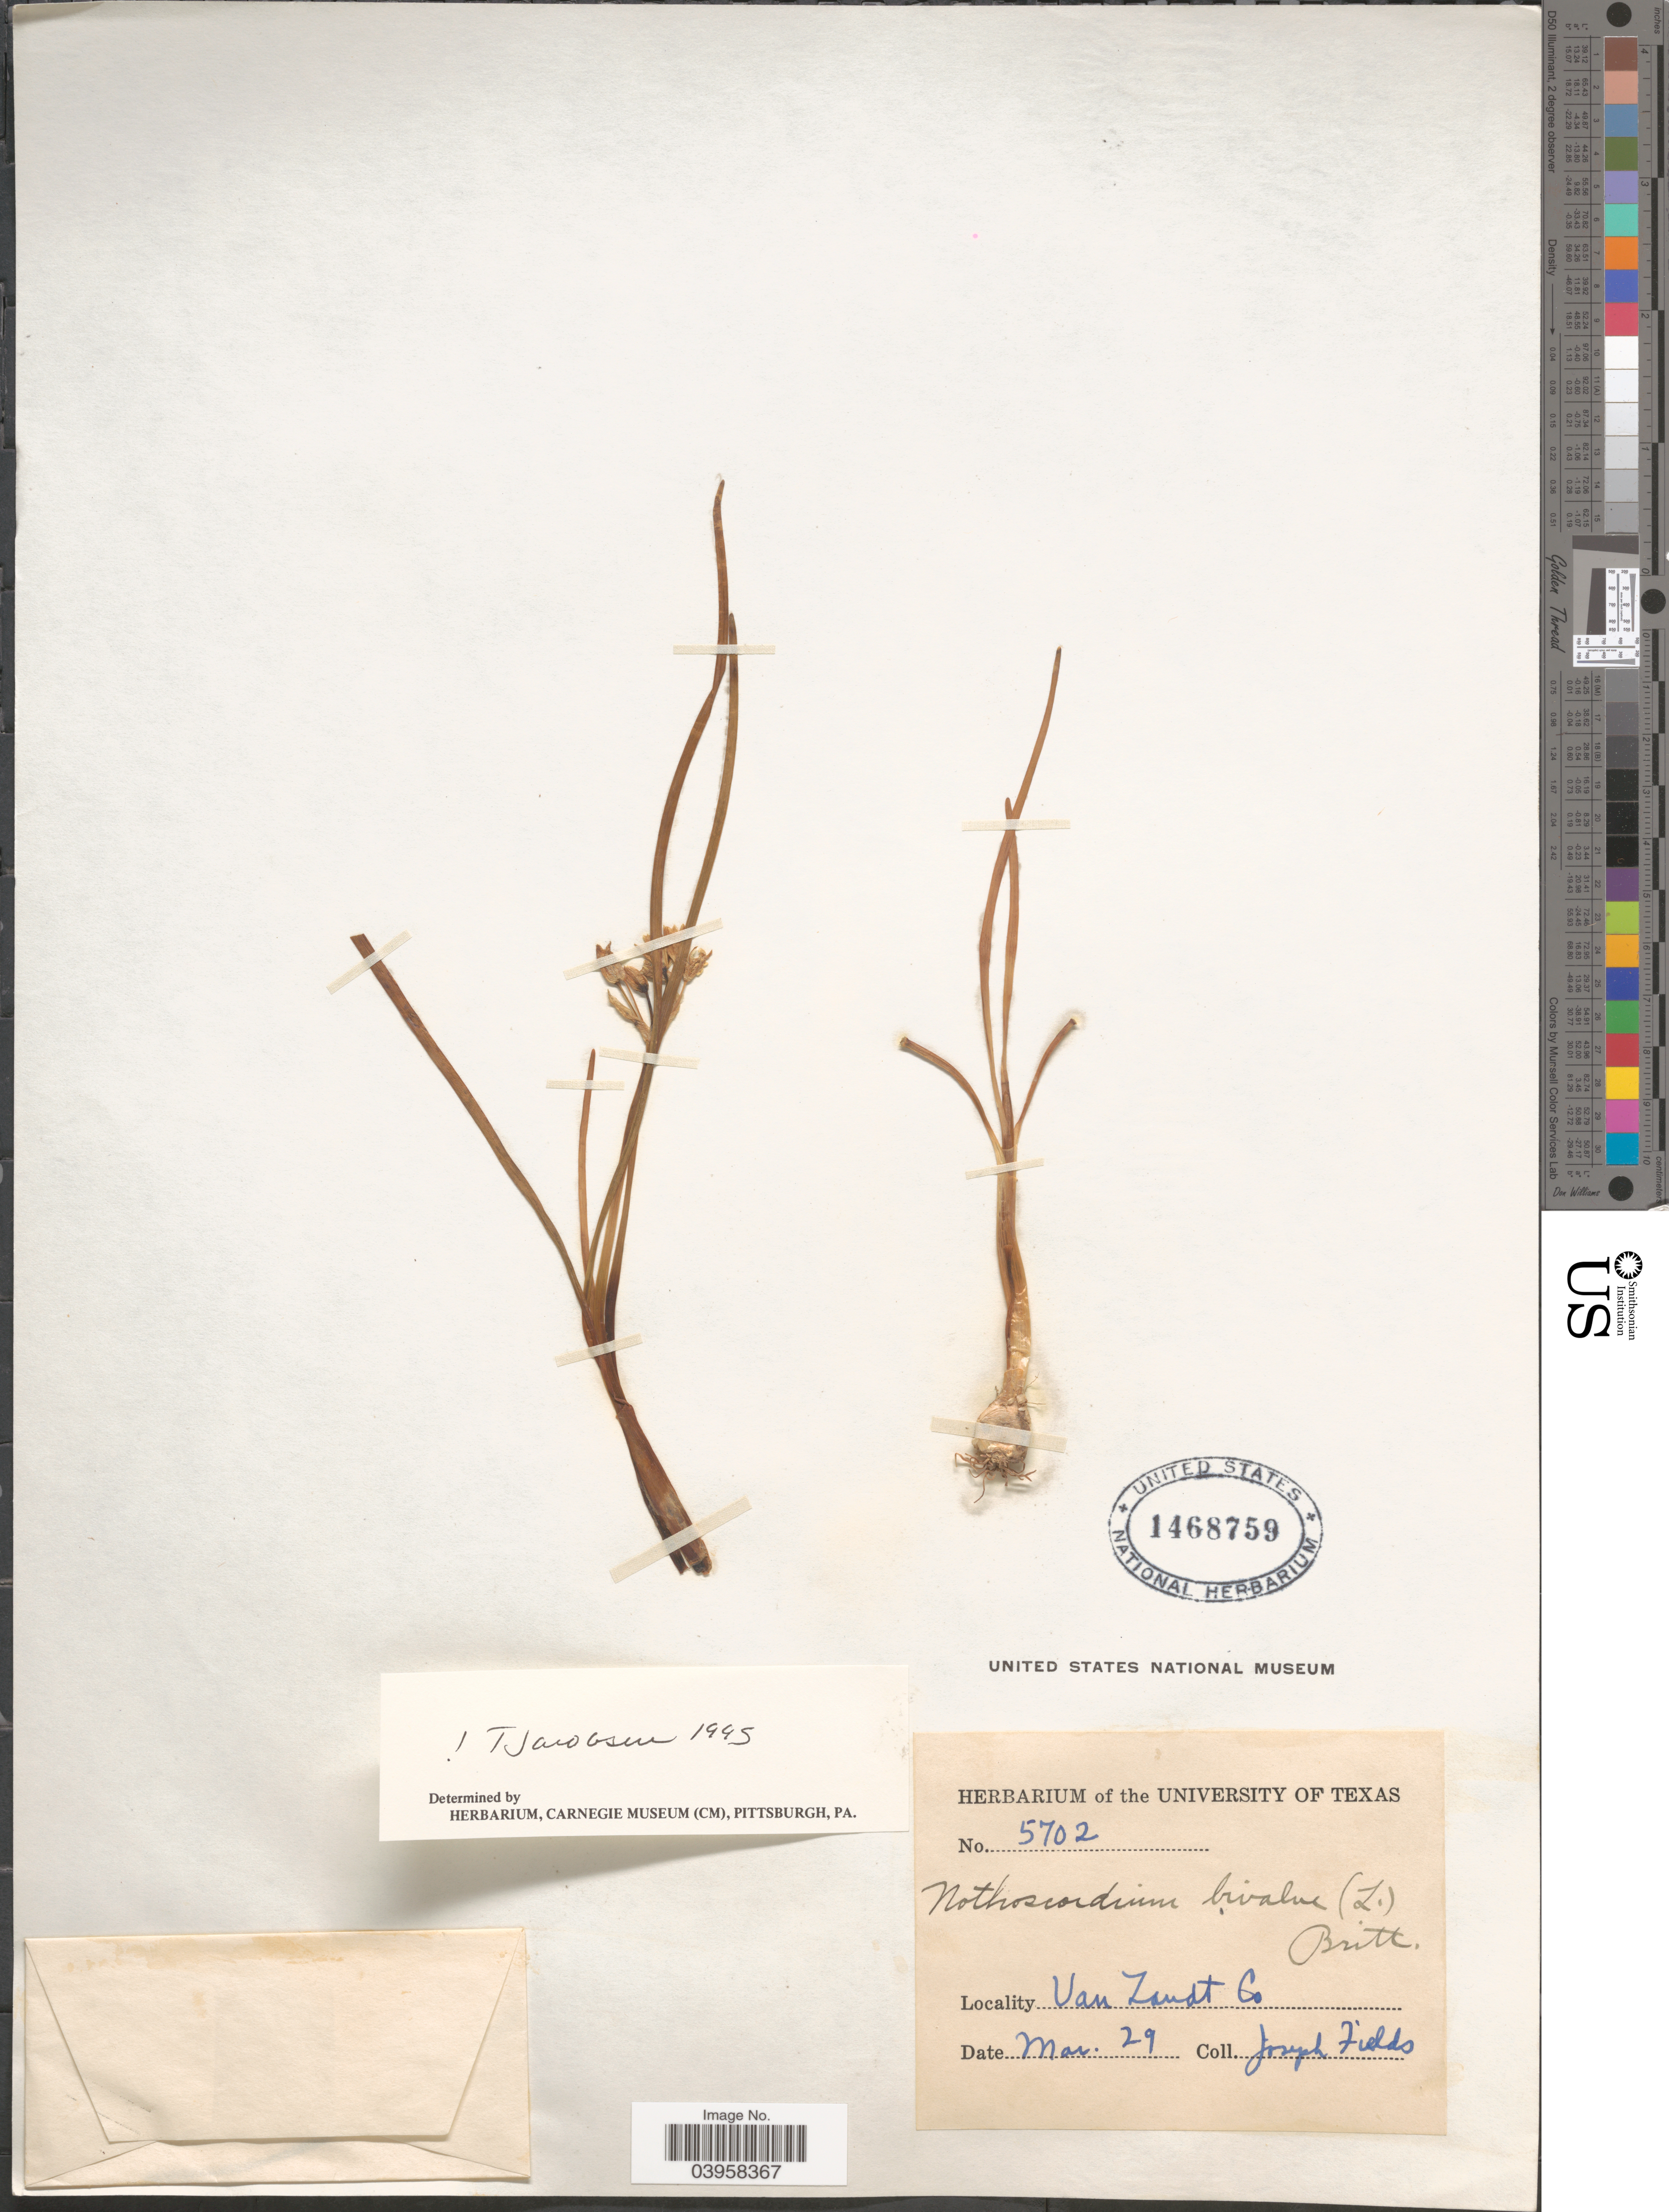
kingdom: Plantae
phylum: Tracheophyta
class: Liliopsida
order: Asparagales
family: Amaryllidaceae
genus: Nothoscordum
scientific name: Nothoscordum bivalve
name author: (L.) Britton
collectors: J. Fields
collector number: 5702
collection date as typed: Transcribed d/m/y: /3/29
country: United States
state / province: Texas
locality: Van Zandt Co.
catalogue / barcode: US 1468759